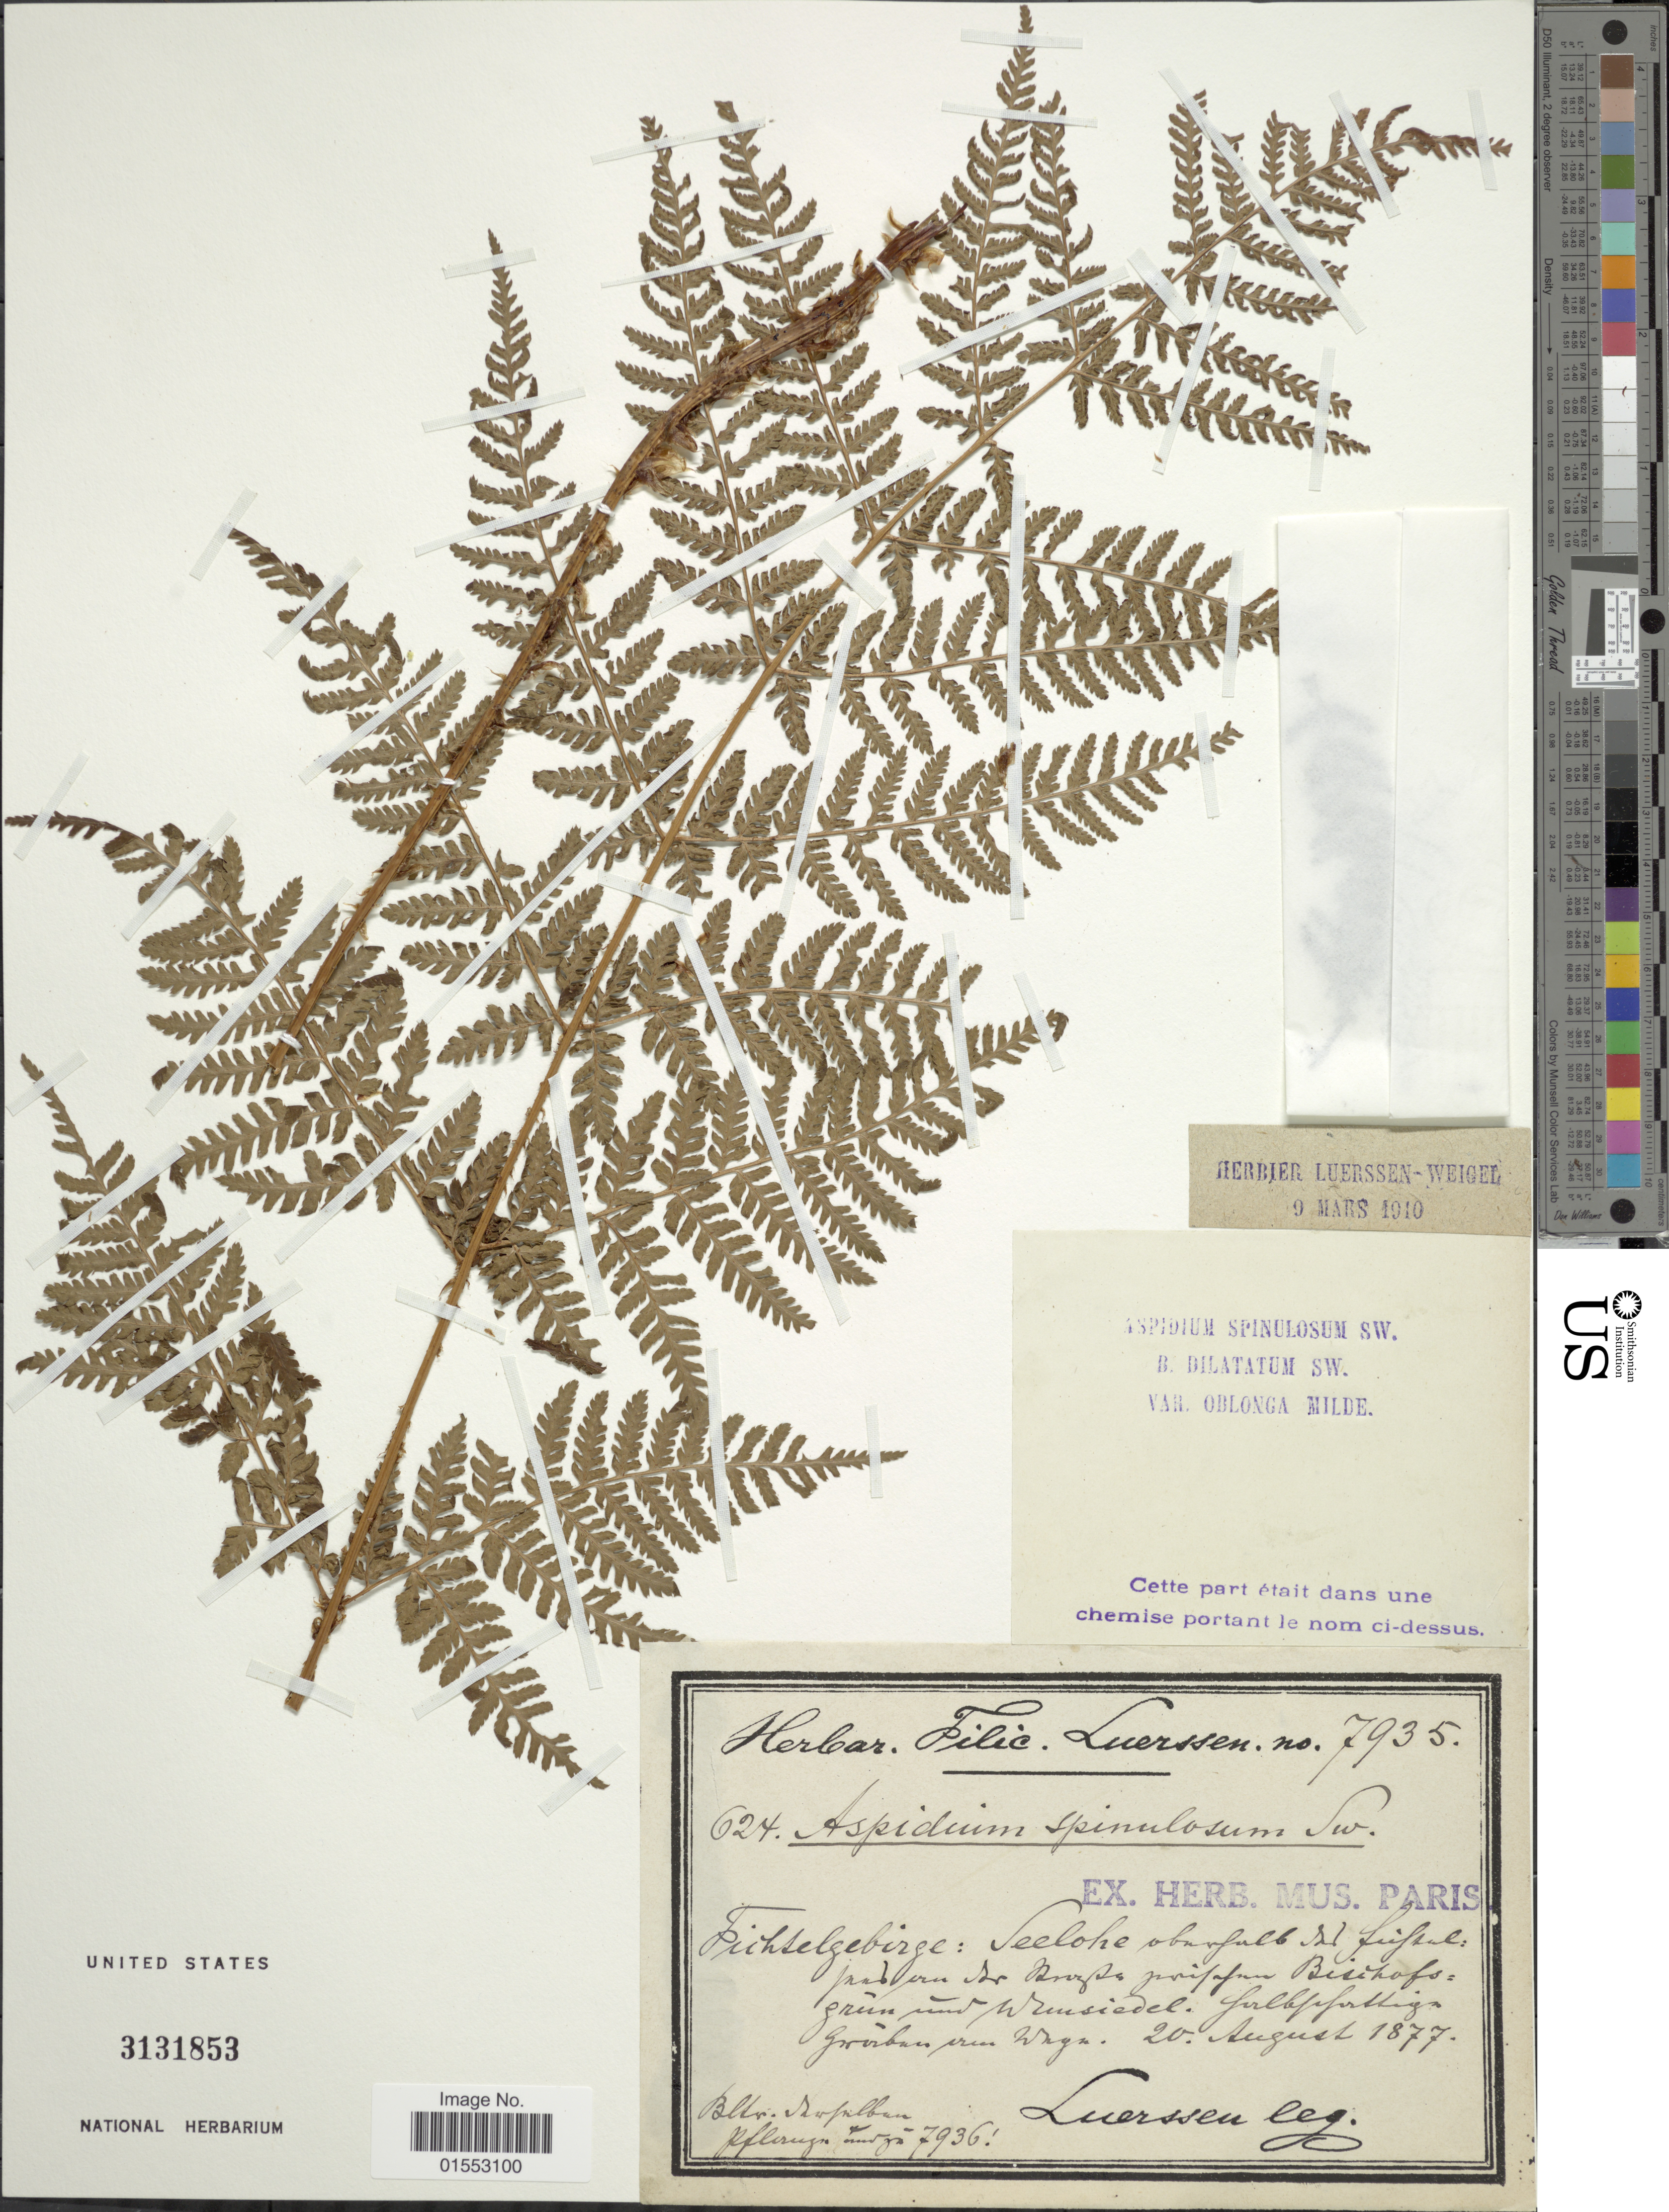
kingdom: Plantae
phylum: Tracheophyta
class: Polypodiopsida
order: Polypodiales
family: Dryopteridaceae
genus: Dryopteris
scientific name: Dryopteris carthusiana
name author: (Villars) H.P. Fuchs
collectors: Luerssen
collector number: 624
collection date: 1877-08-20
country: Germany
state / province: Bayern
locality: Fichtebirge: Seelohe obenfor fuil paden bergze prifuven bsitvuven [interpreted]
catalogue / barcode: US 3131853